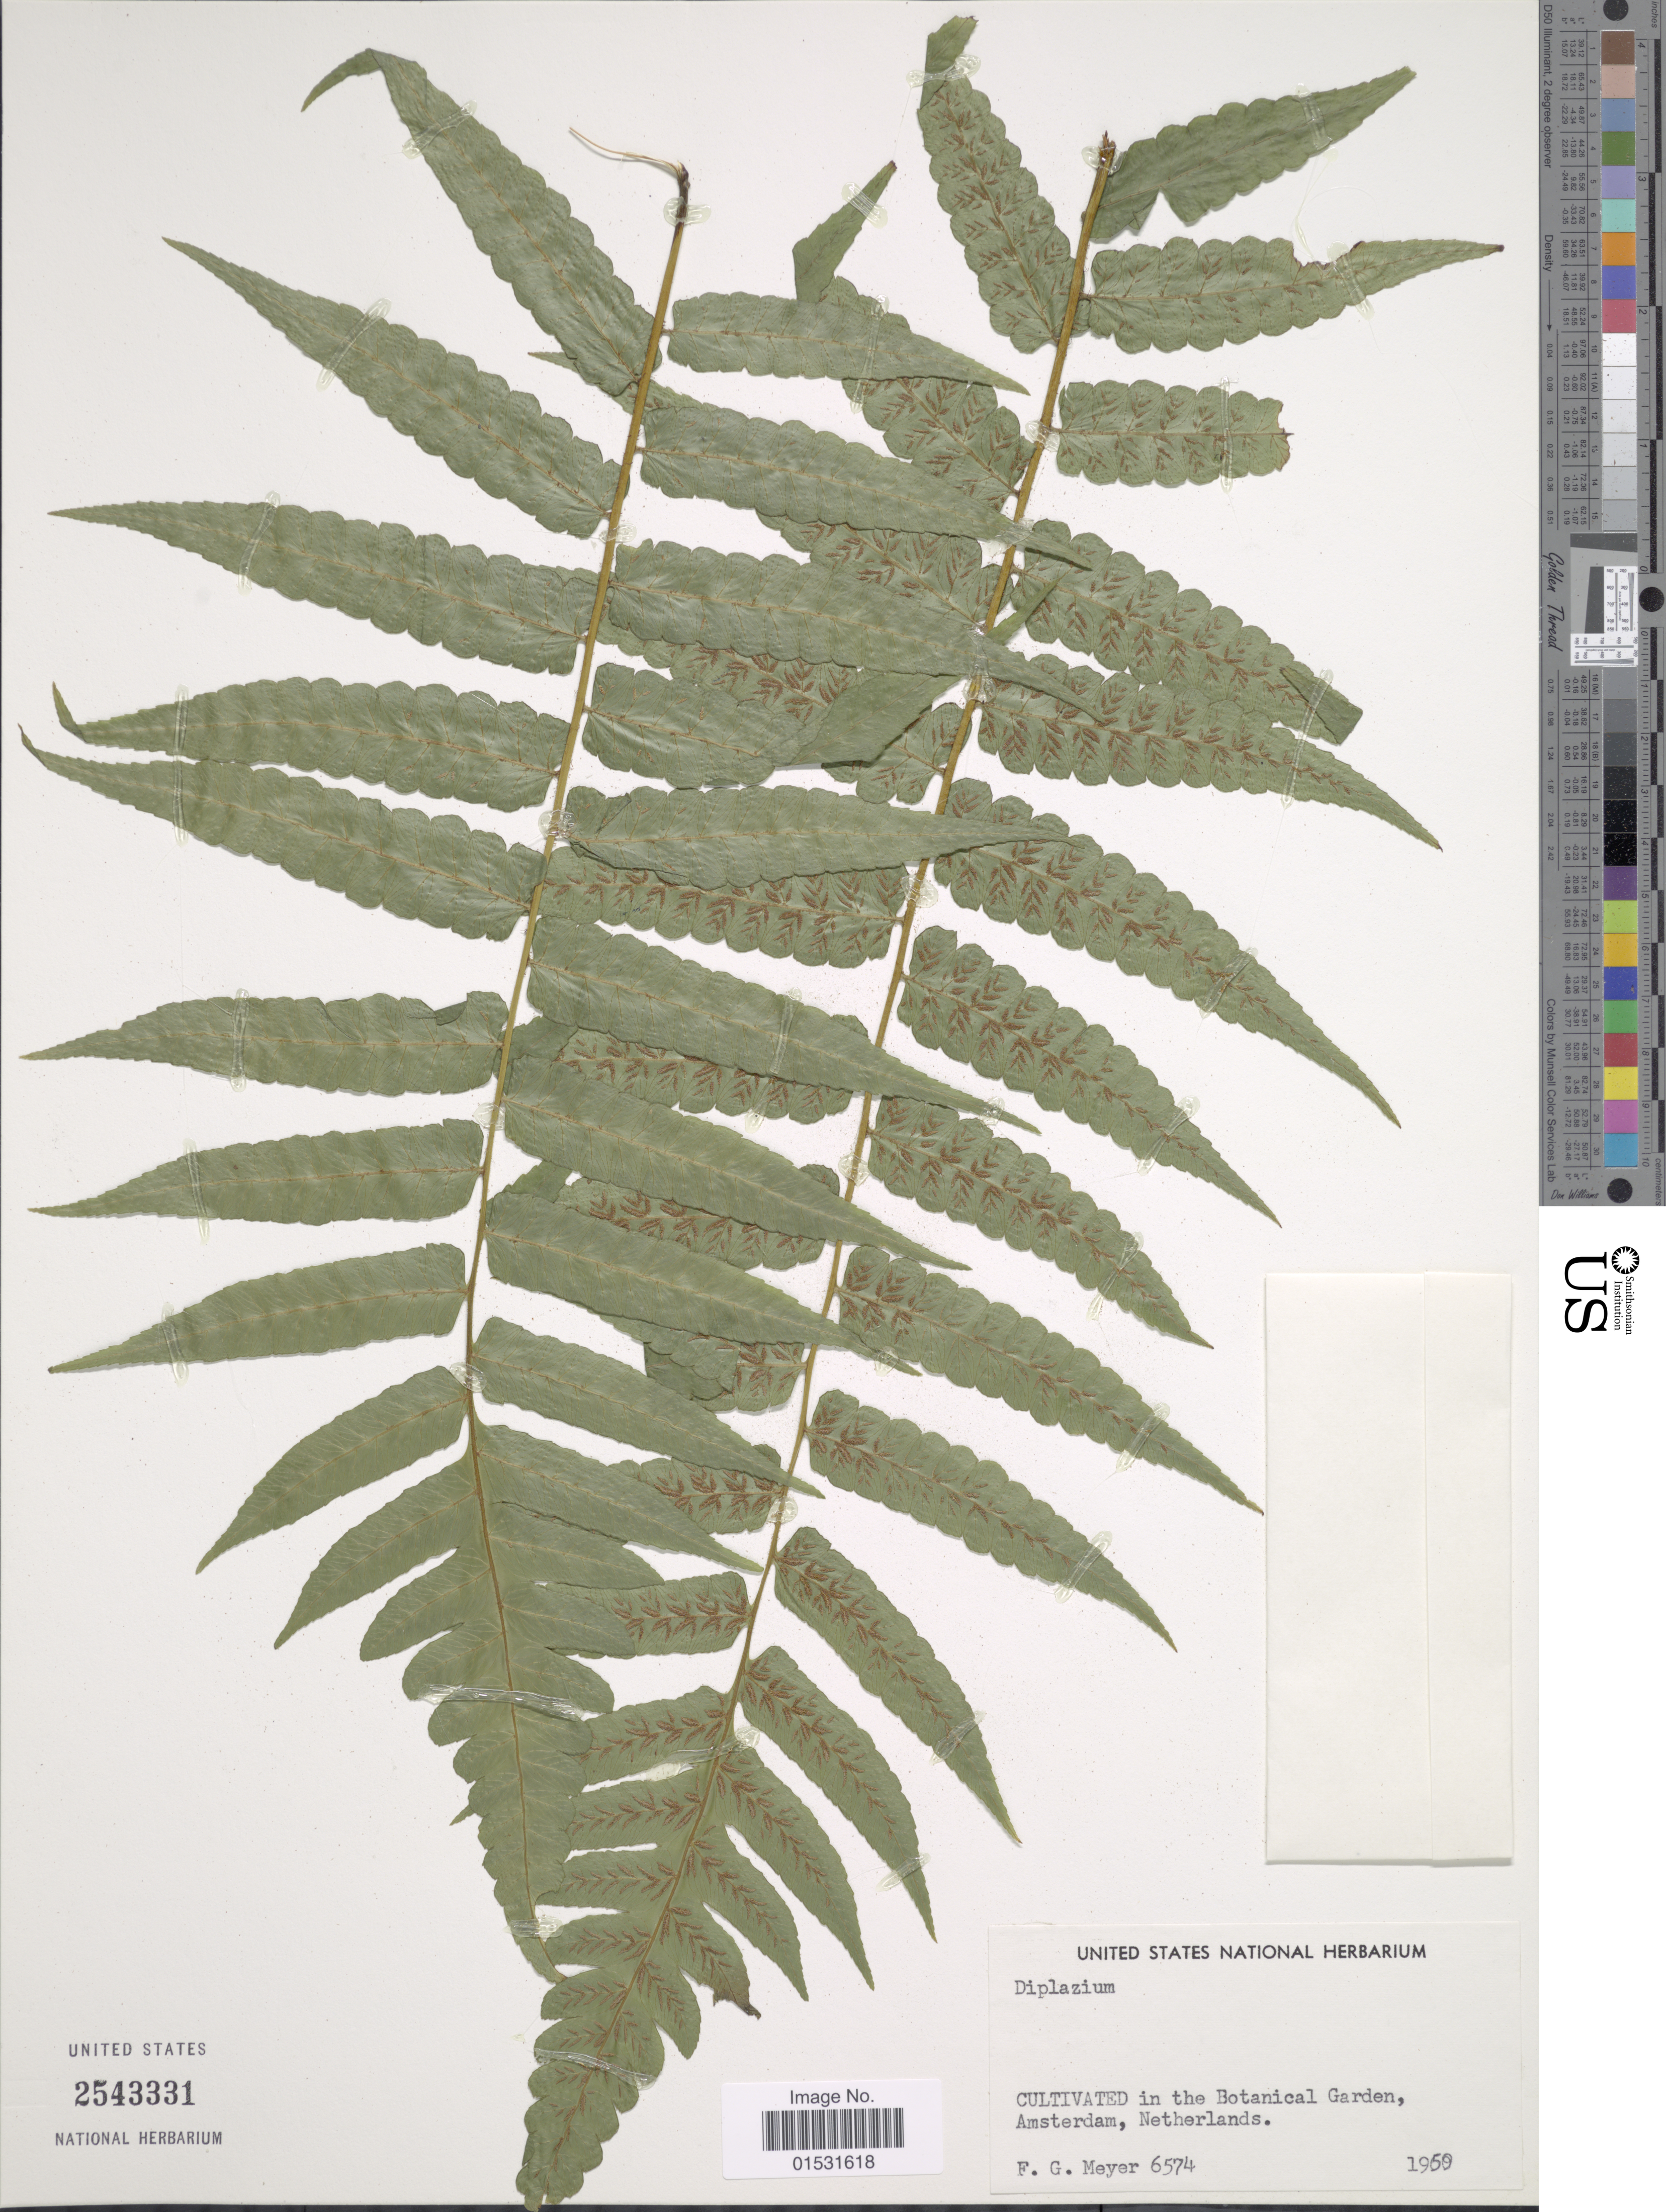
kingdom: Plantae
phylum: Tracheophyta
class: Polypodiopsida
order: Polypodiales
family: Athyriaceae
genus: Diplazium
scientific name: Diplazium sp.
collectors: F. G. Meyer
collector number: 6574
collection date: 1960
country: Netherlands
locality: In the Botanical Garden, Amsterdam.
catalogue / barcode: US 2543331